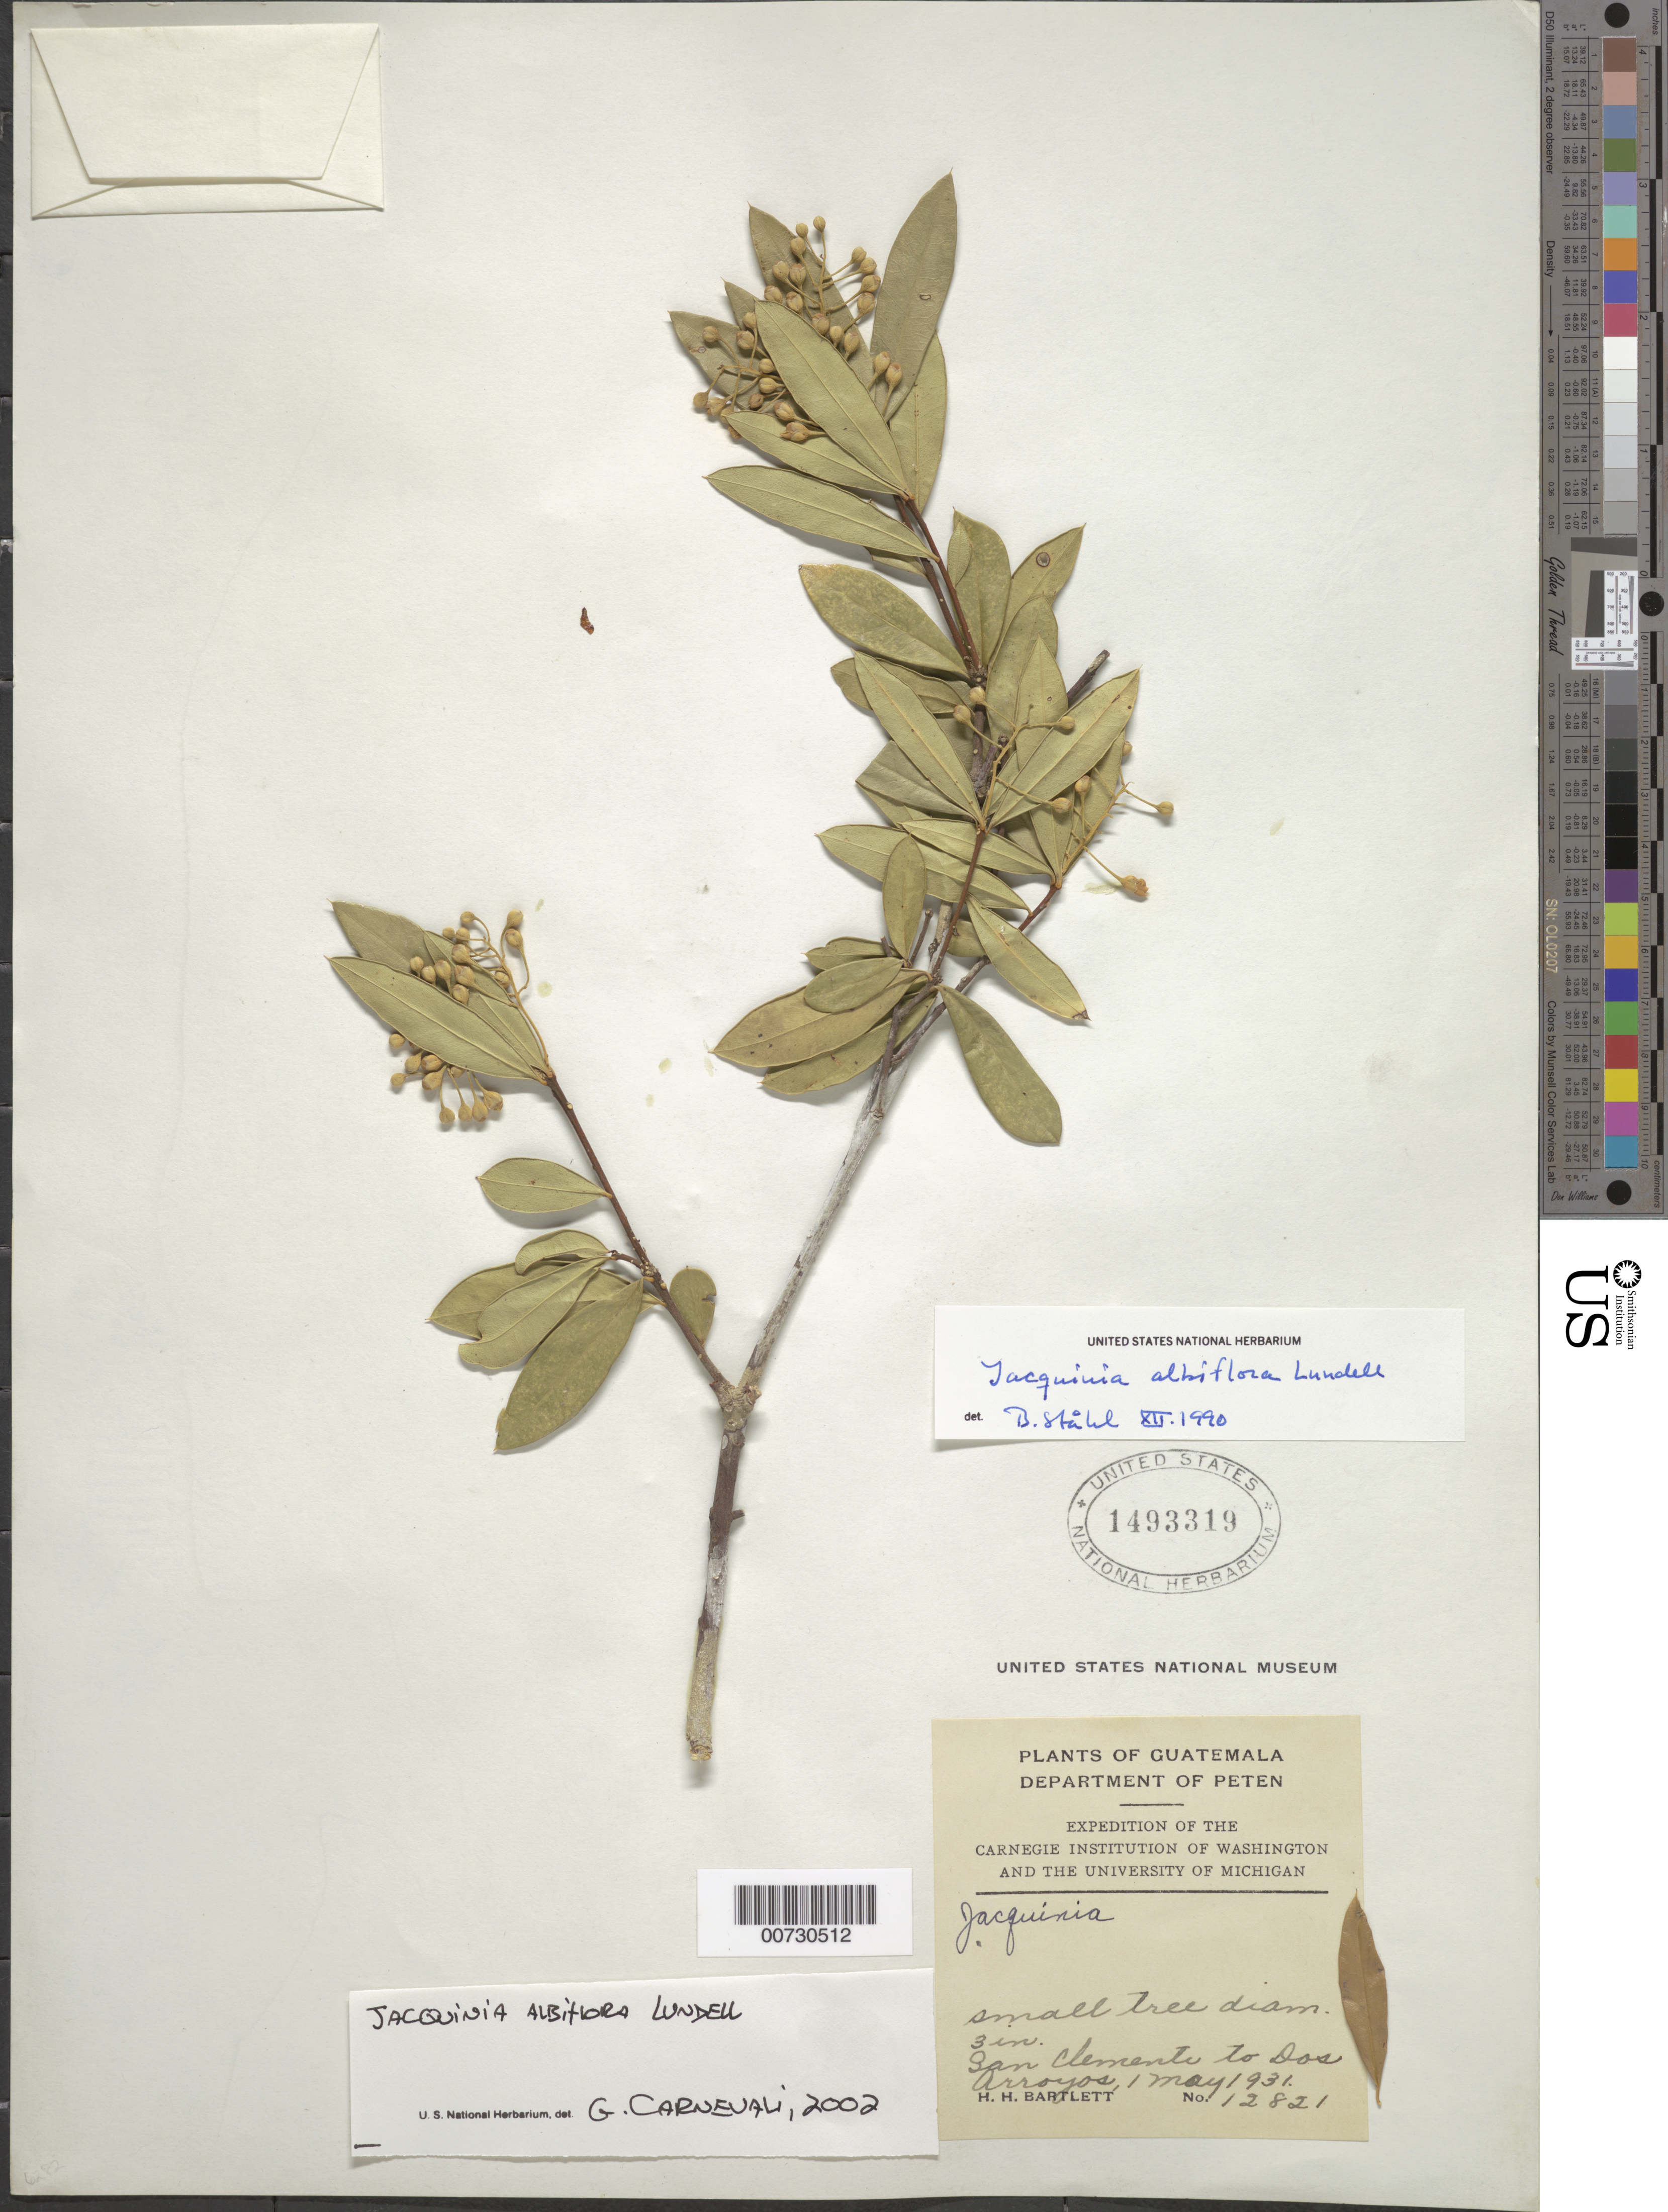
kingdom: Plantae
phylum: Tracheophyta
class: Magnoliopsida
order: Ericales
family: Primulaceae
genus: Jacquinia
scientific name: Jacquinia albiflora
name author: Lundell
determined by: Ståhl, B.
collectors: H. H. Bartlett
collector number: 12821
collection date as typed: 01 May 1931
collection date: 1931-05-01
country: Guatemala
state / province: El Petén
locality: San Clemente to Dos Arroyos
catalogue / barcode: US 1493319